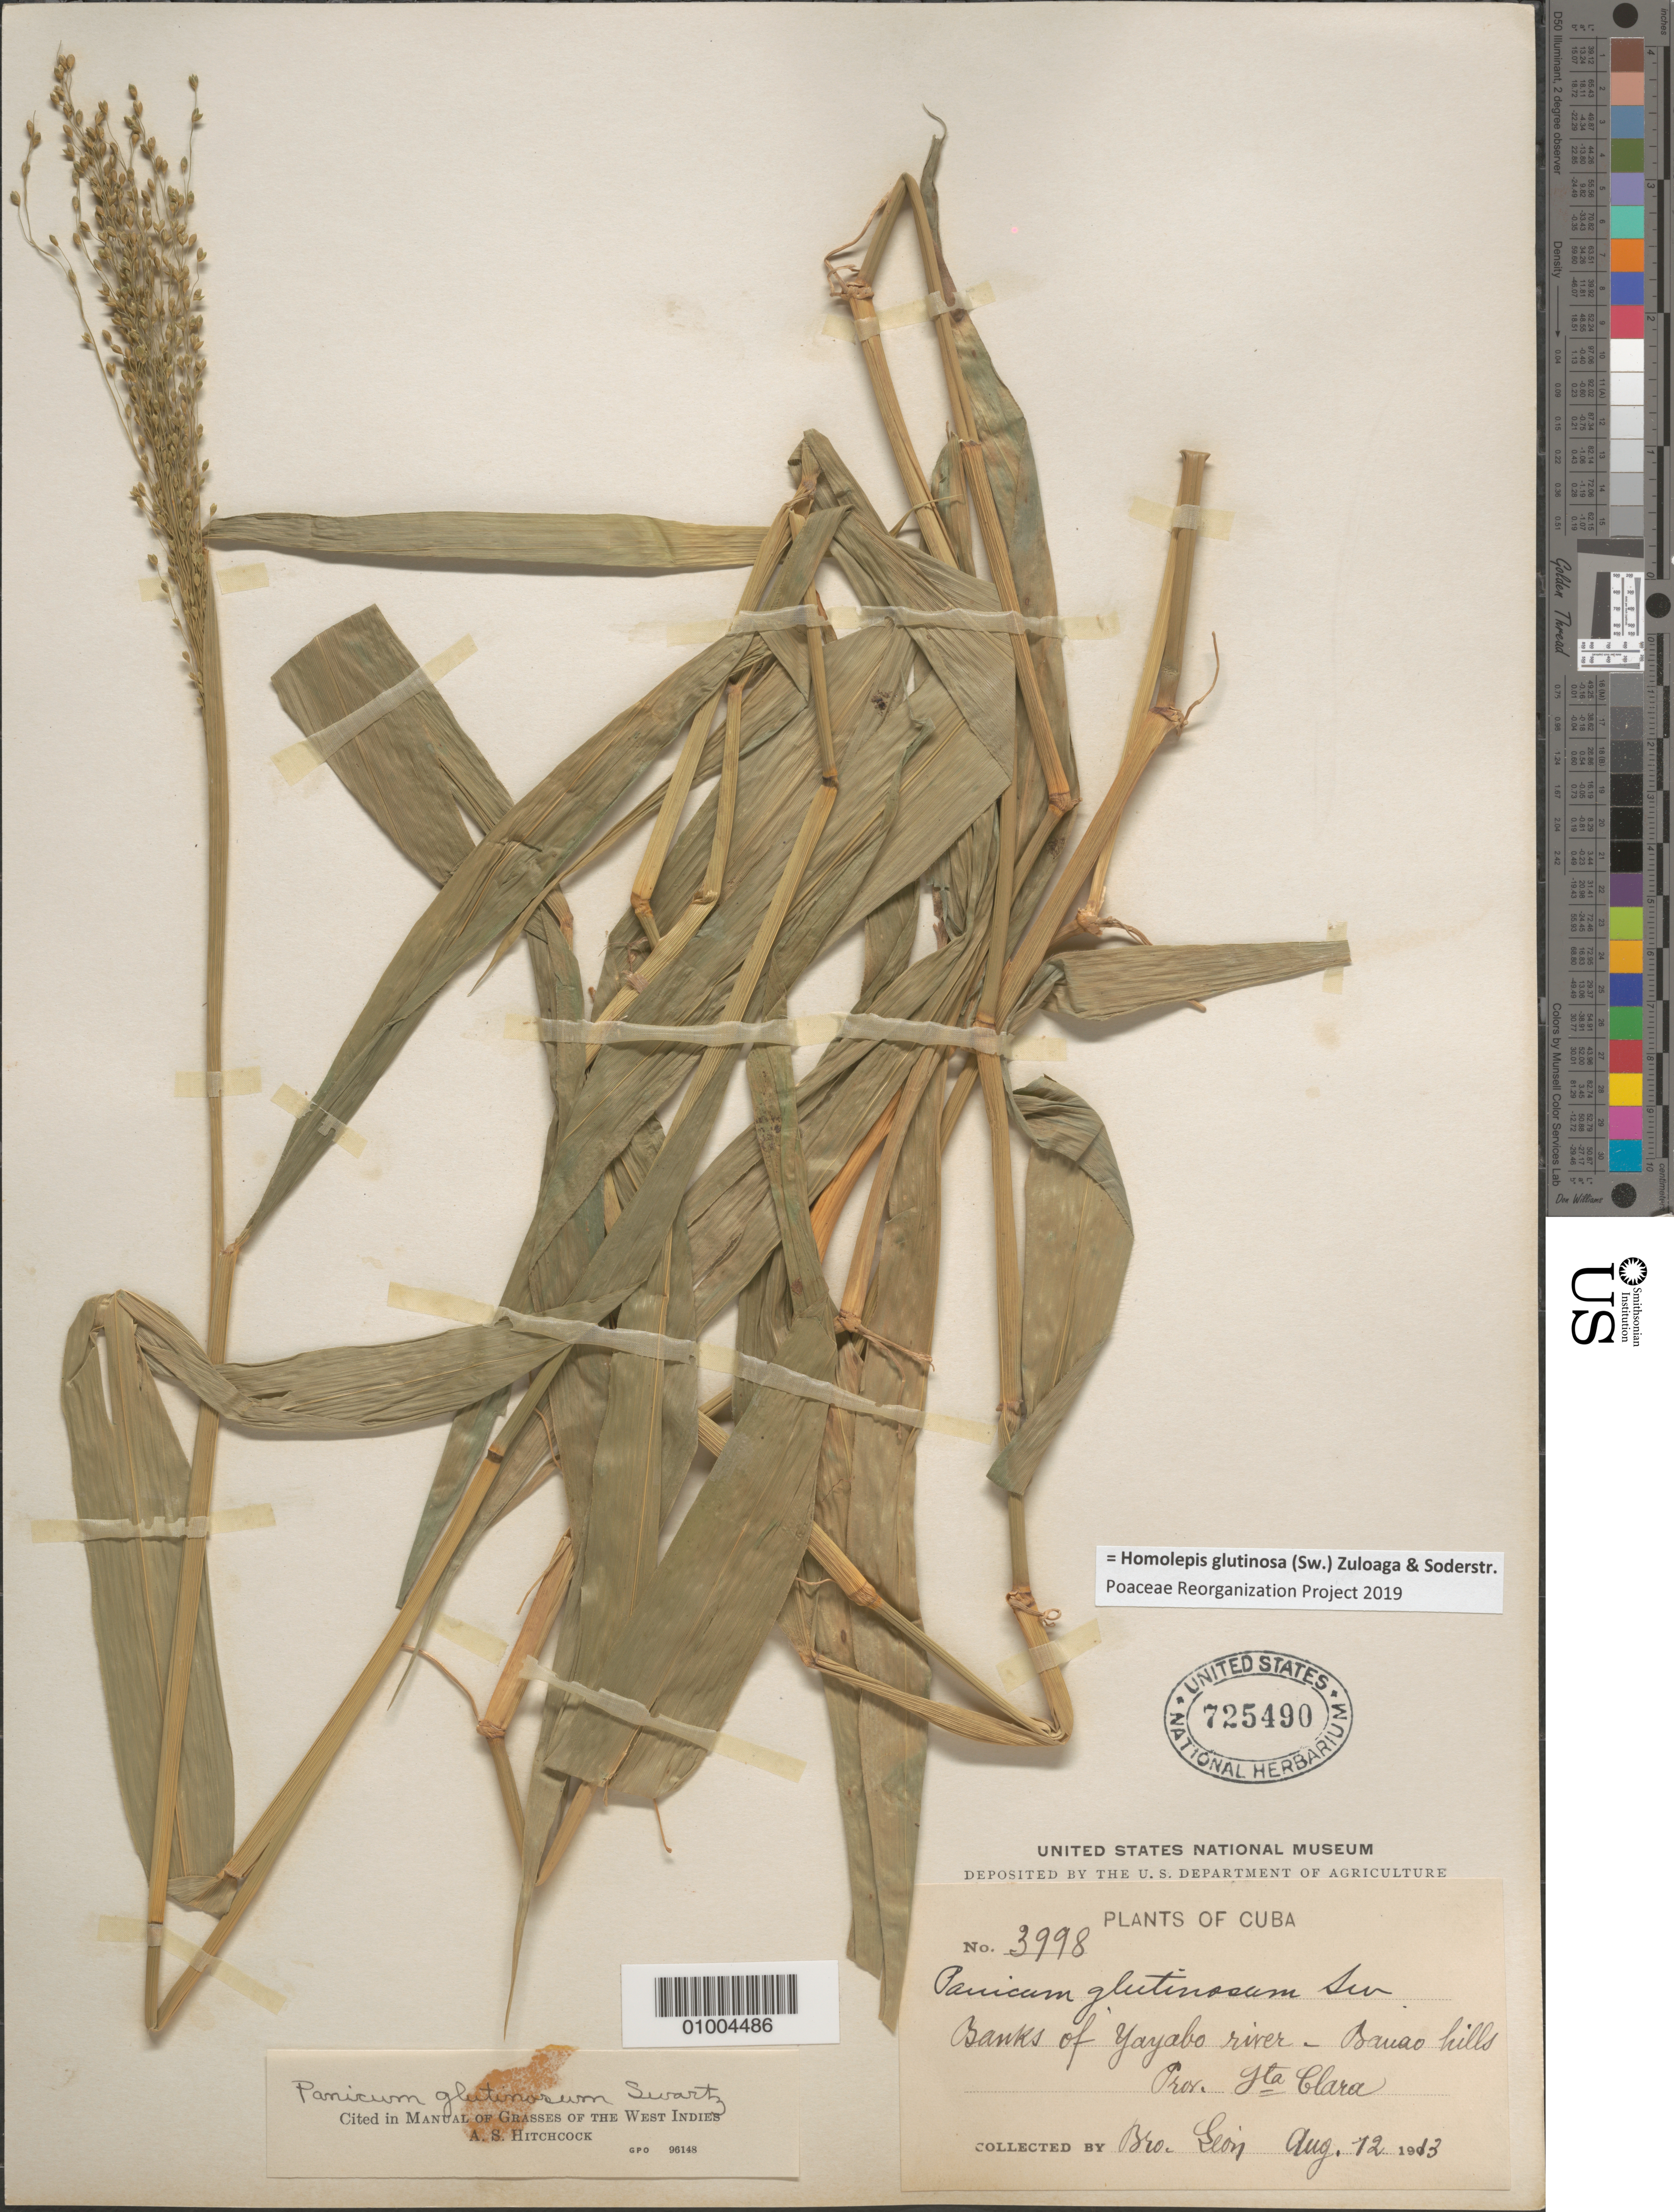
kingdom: Plantae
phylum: Tracheophyta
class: Liliopsida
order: Poales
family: Poaceae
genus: Homolepis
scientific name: Homolepis glutinosa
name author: (Sw.) Zuloaga & Soderstr.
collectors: Bro. León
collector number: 3998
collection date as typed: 12 Aug 1913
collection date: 1913-08-12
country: Cuba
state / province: Las Villas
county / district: Santa Clara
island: Cuba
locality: Banks of Yayabo river, Villa Clara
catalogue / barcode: US 725490